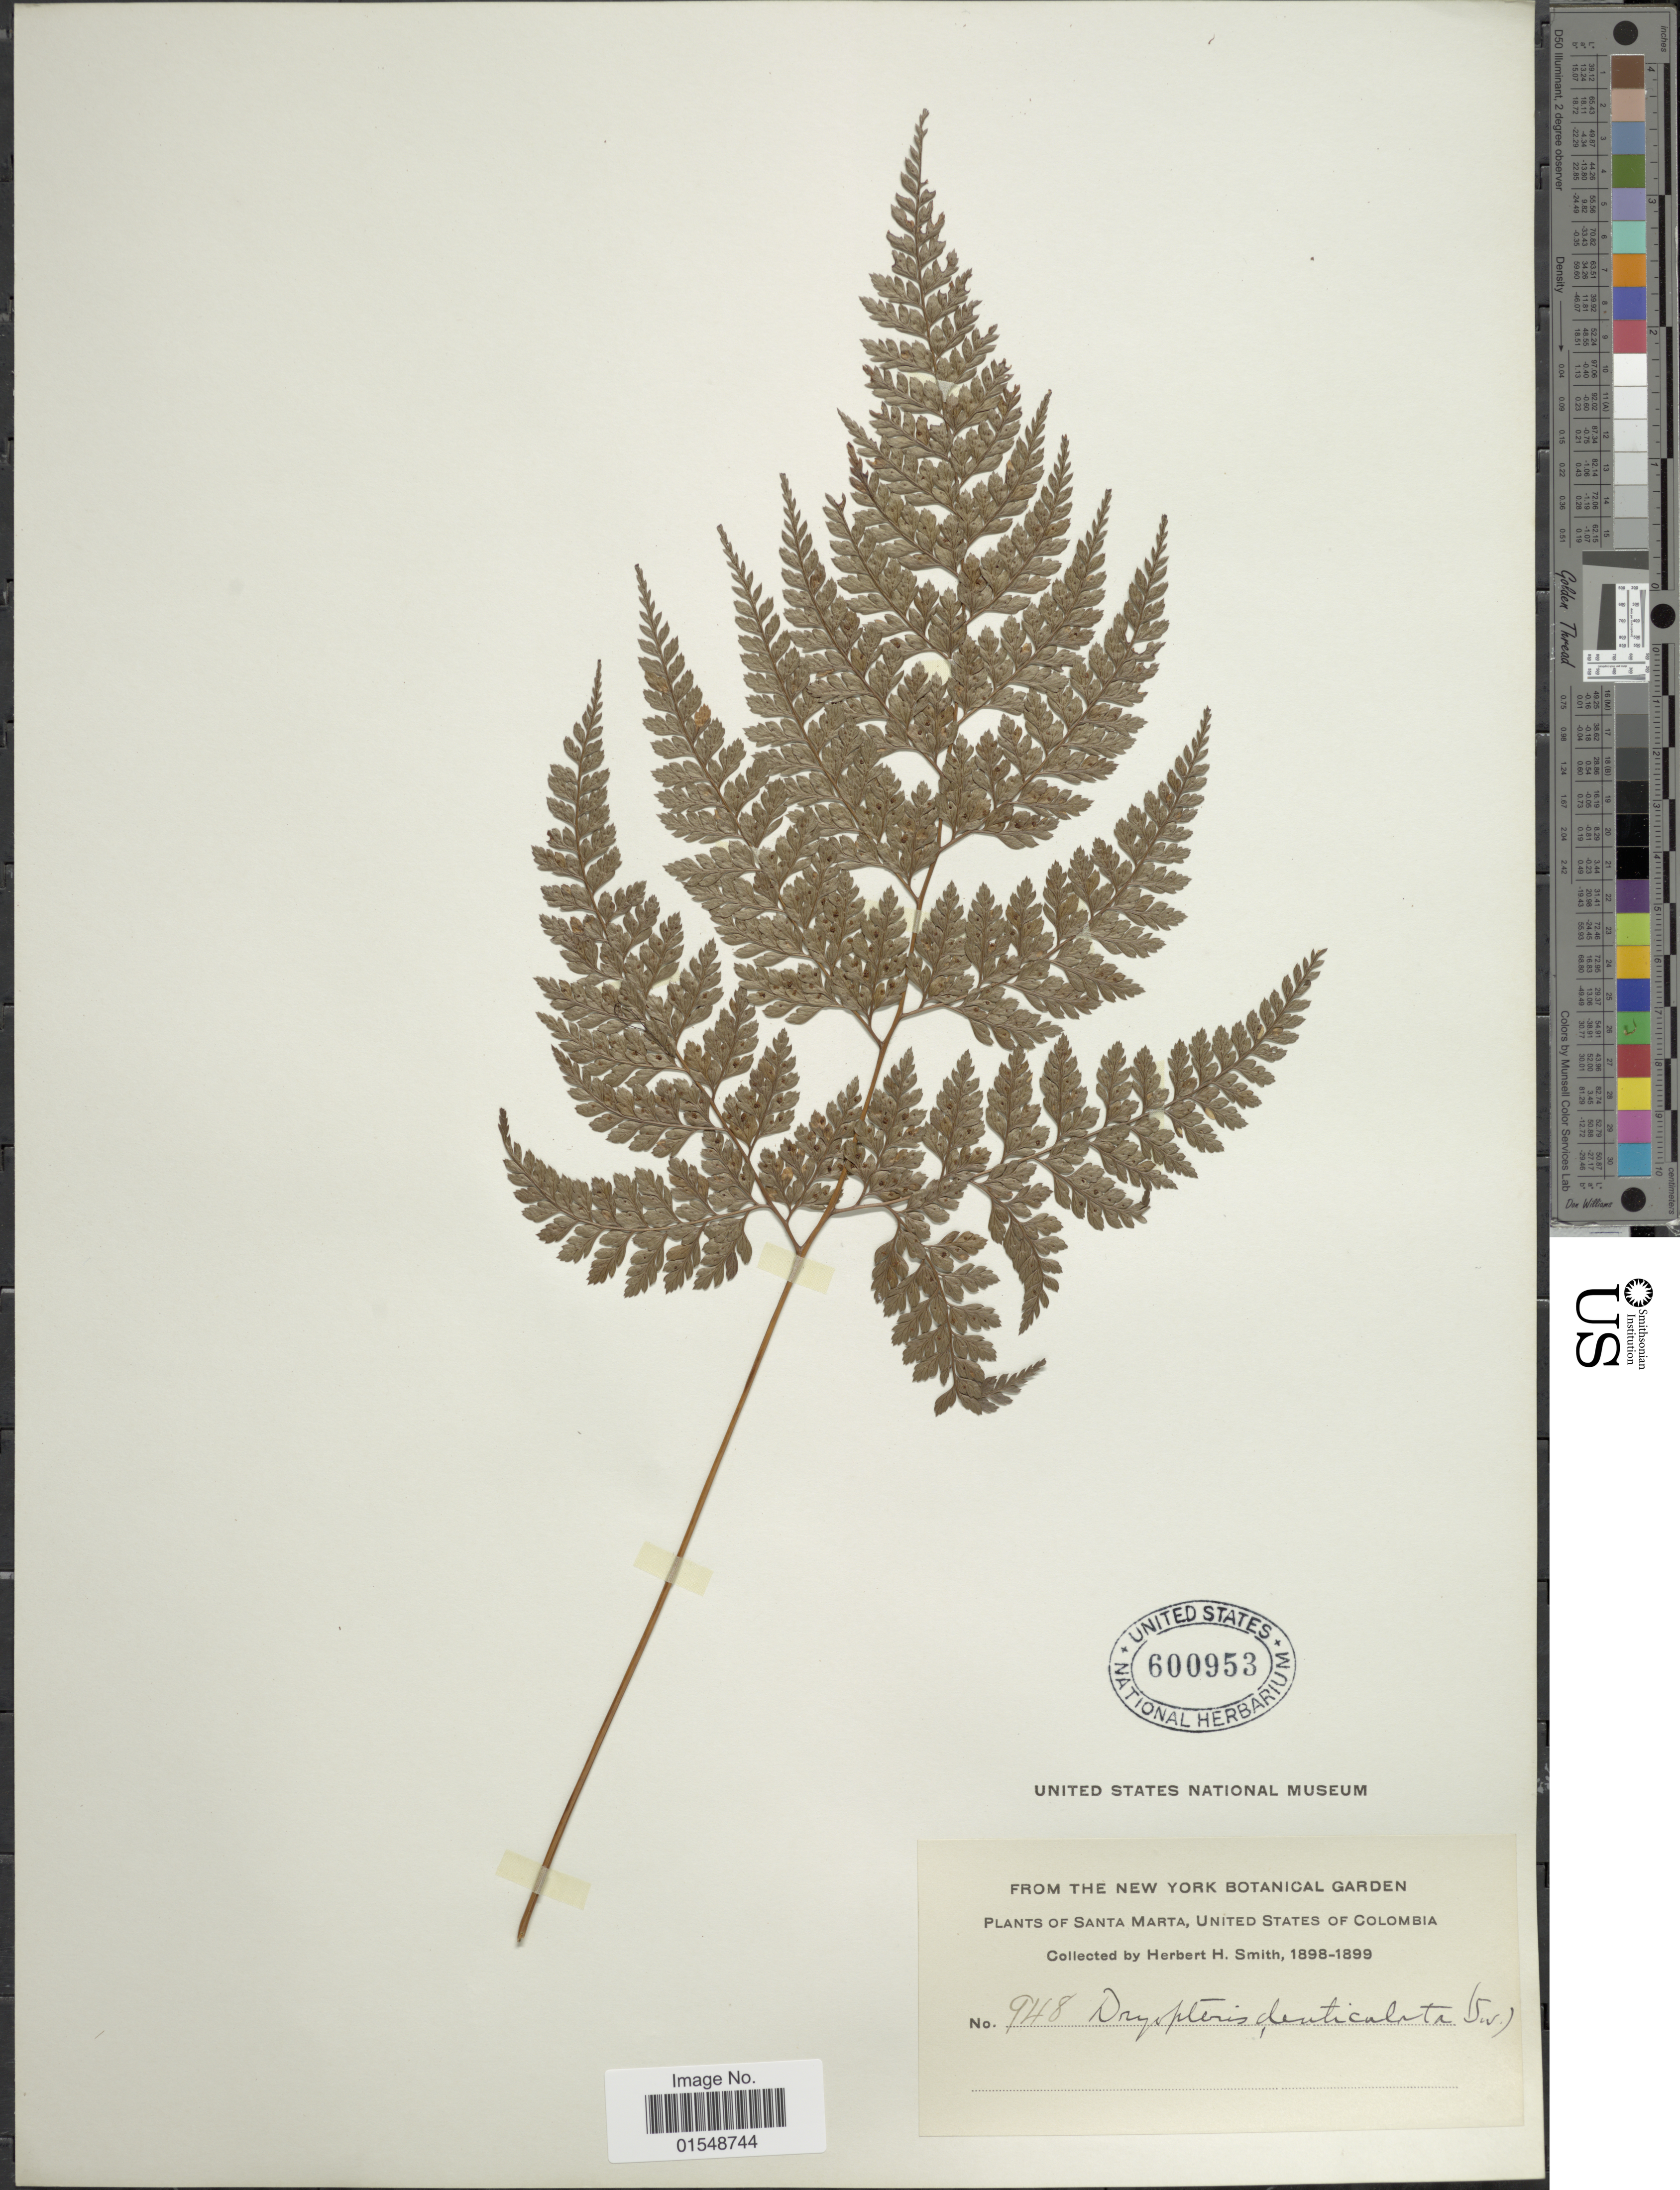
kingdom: Plantae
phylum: Tracheophyta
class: Polypodiopsida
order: Polypodiales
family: Dryopteridaceae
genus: Arachniodes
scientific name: Arachniodes denticulata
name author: (Sw.) Ching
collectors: Herbert H. Smith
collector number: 948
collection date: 1898/1899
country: Colombia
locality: Santa Marta, United States of Colombia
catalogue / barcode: US 600953